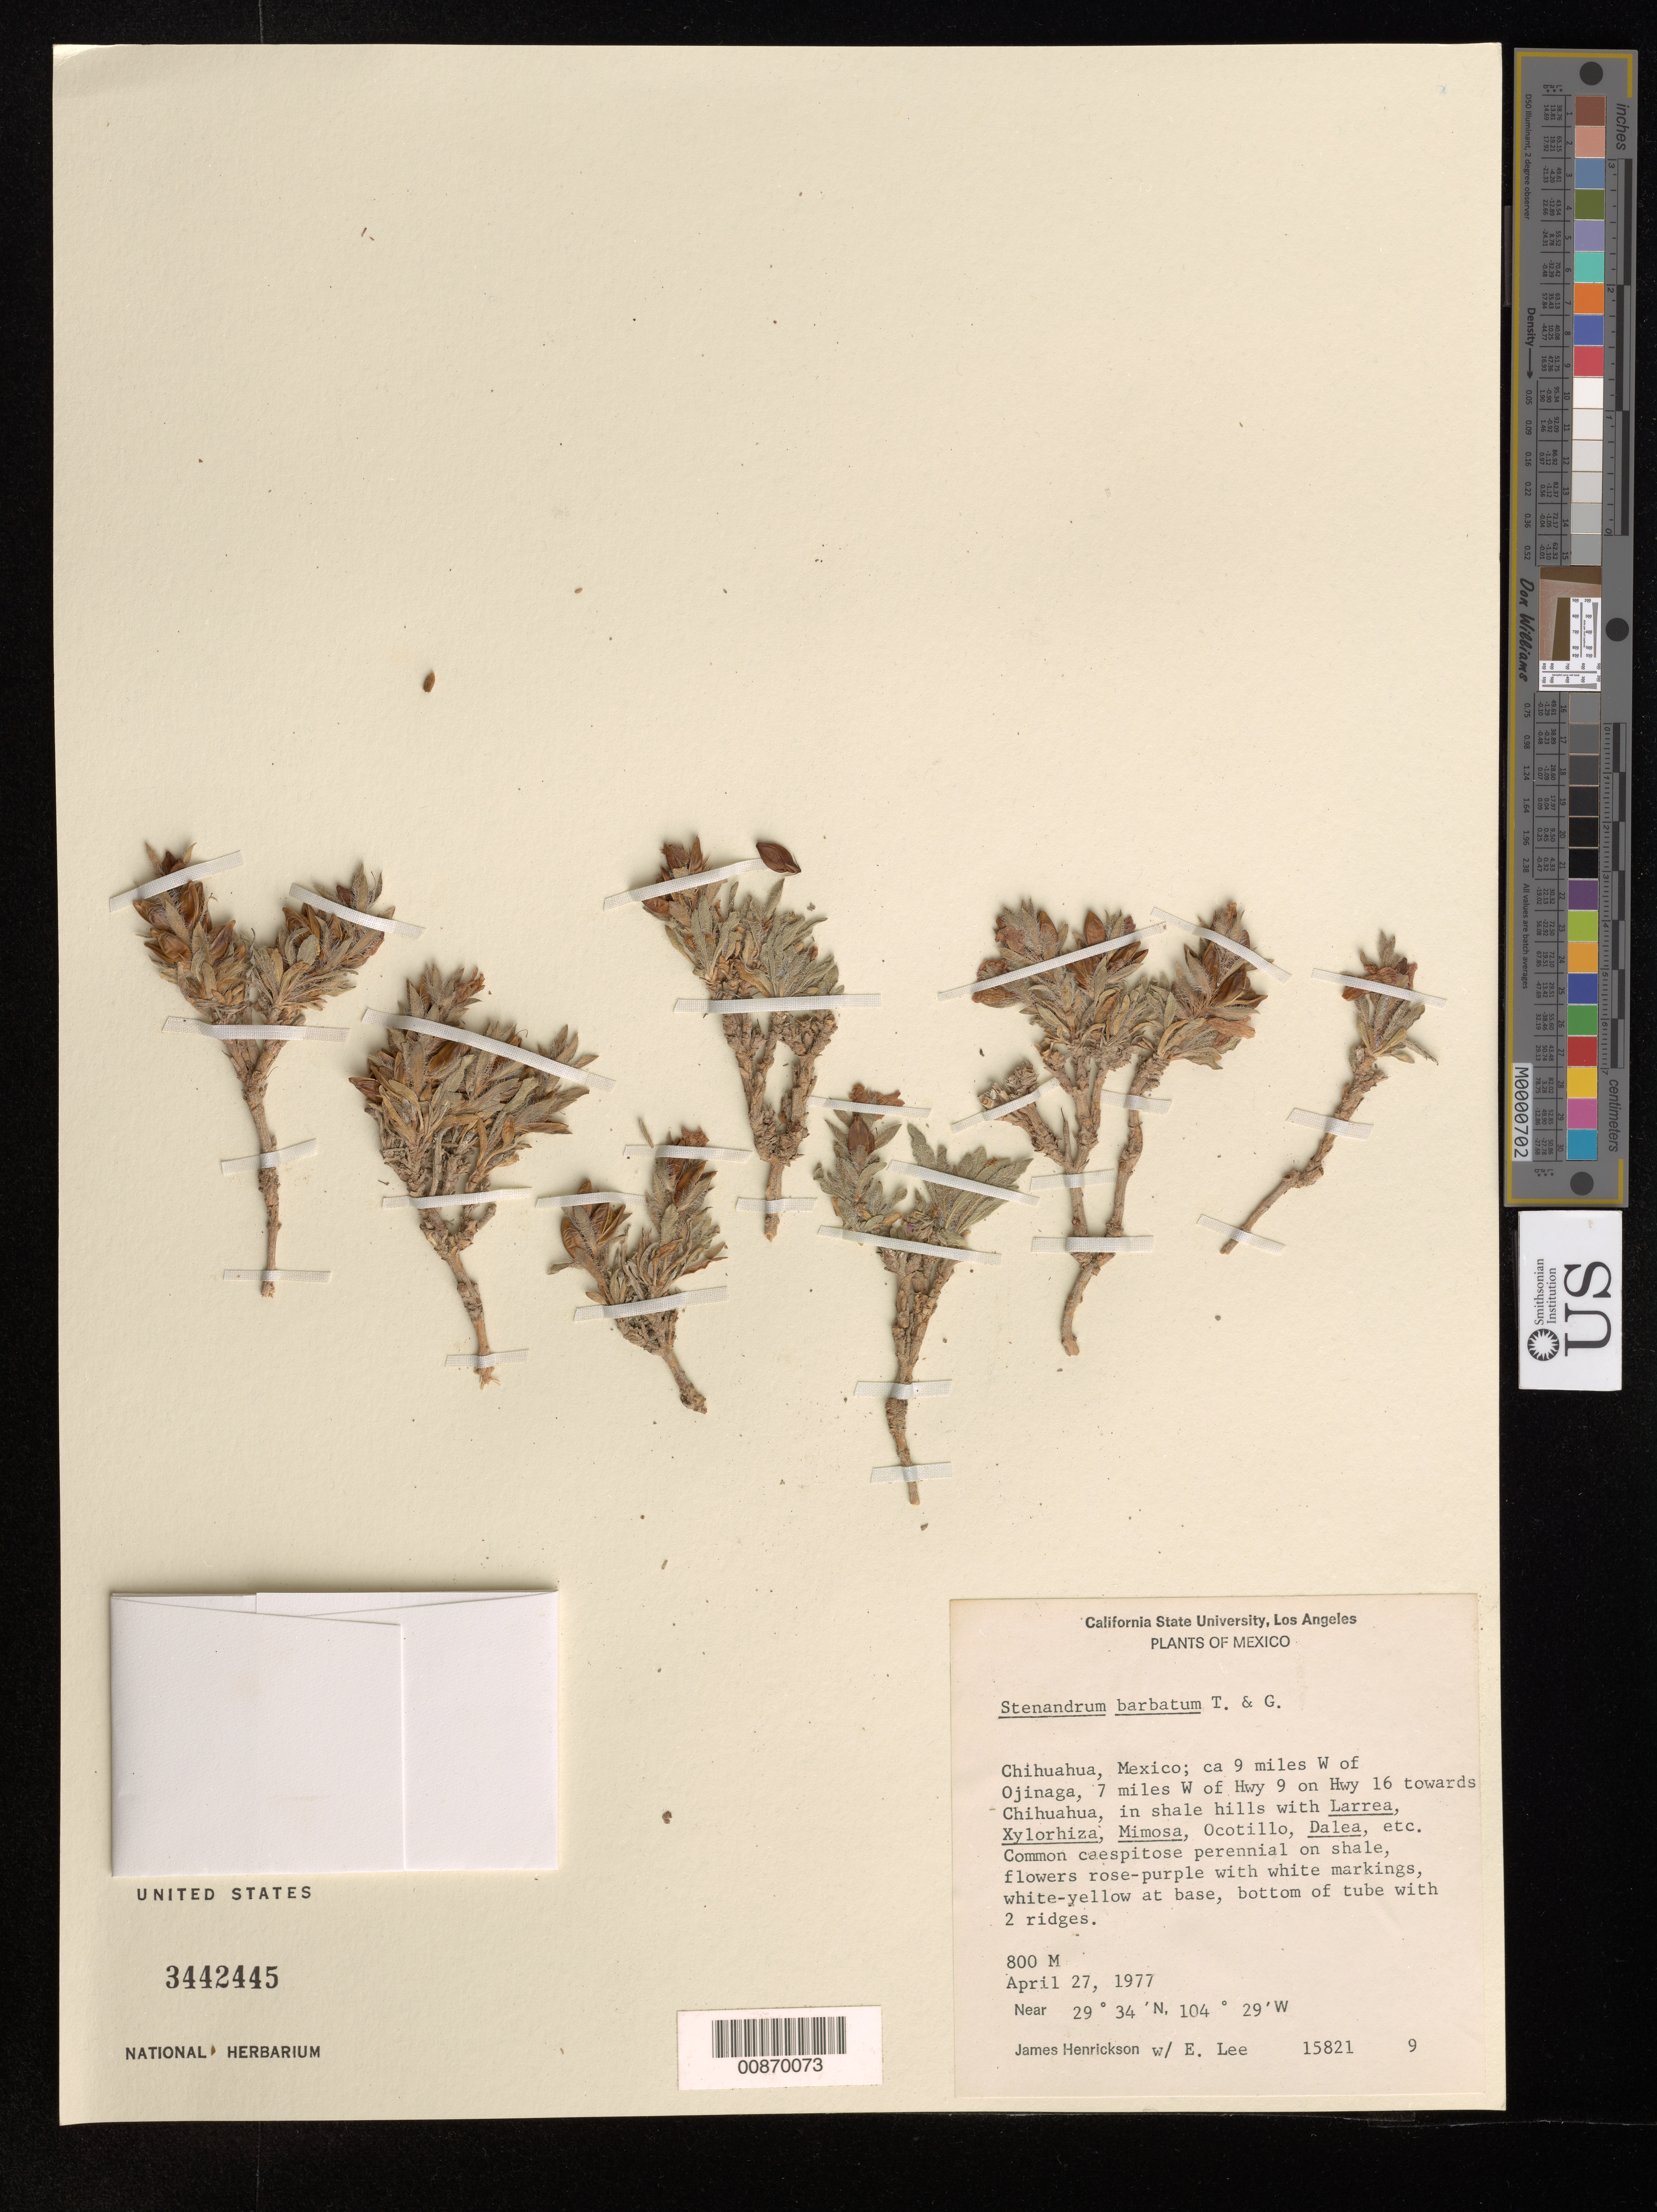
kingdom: Plantae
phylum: Tracheophyta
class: Magnoliopsida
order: Lamiales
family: Acanthaceae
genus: Stenandrium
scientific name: Stenandrium barbatum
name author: Torr. & A. Gray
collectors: J. Henrickson & E. Y. T. Lee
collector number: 15821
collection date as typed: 27 Apr 1977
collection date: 1977-04-27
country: Mexico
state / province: Chihuahua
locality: Ca 9 miles W of Ojinaga, 7 miles W of Hwy 9 on Hwy 16 towards Chihuahua.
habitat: In shale hills with Larrea, Xylorhiza, Mimosa, Ocotillo, Dalea, etc.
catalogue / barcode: US 3442445